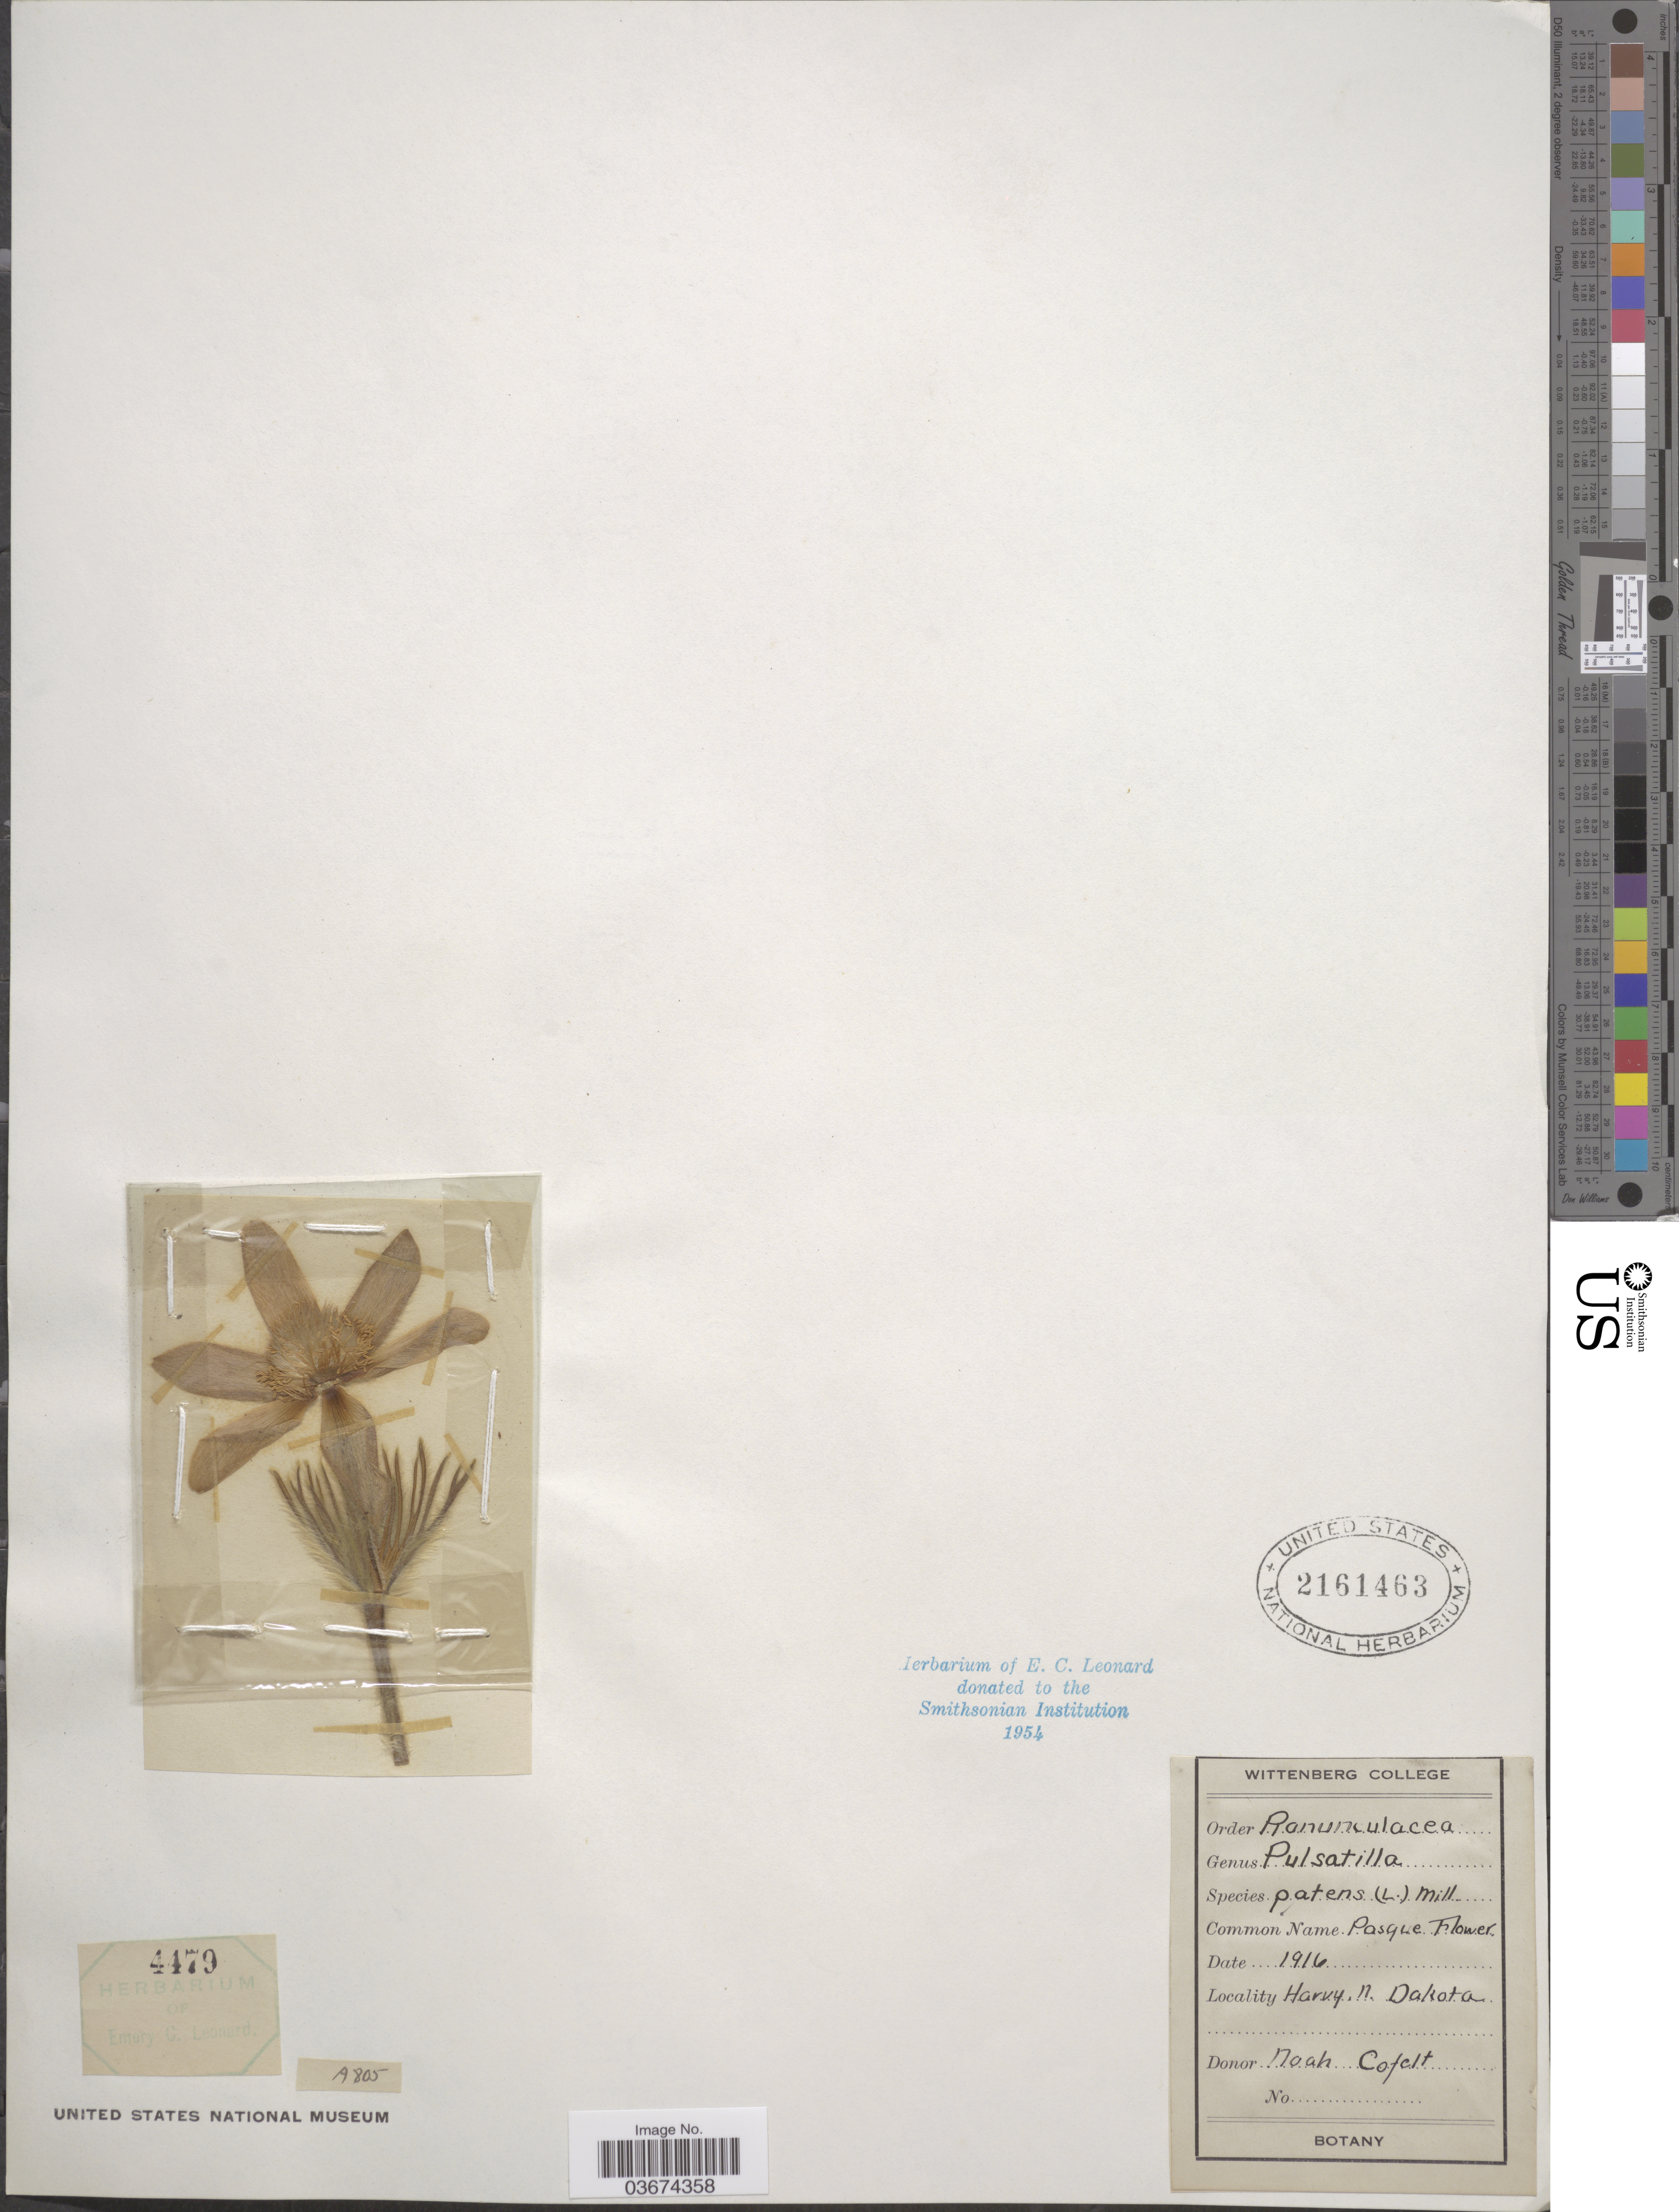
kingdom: Plantae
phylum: Tracheophyta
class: Magnoliopsida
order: Ranunculales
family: Ranunculaceae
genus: Pulsatilla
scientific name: Pulsatilla nuttalliana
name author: (DC.) Bercht. & J. Presl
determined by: Strong, Mark T., (BOT), Smithsonian Institution - National Museum of Natural History (UNITED STATES)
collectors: Wittenberg College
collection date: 1916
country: United States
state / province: North Dakota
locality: Harvey.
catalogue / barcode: US 2161463